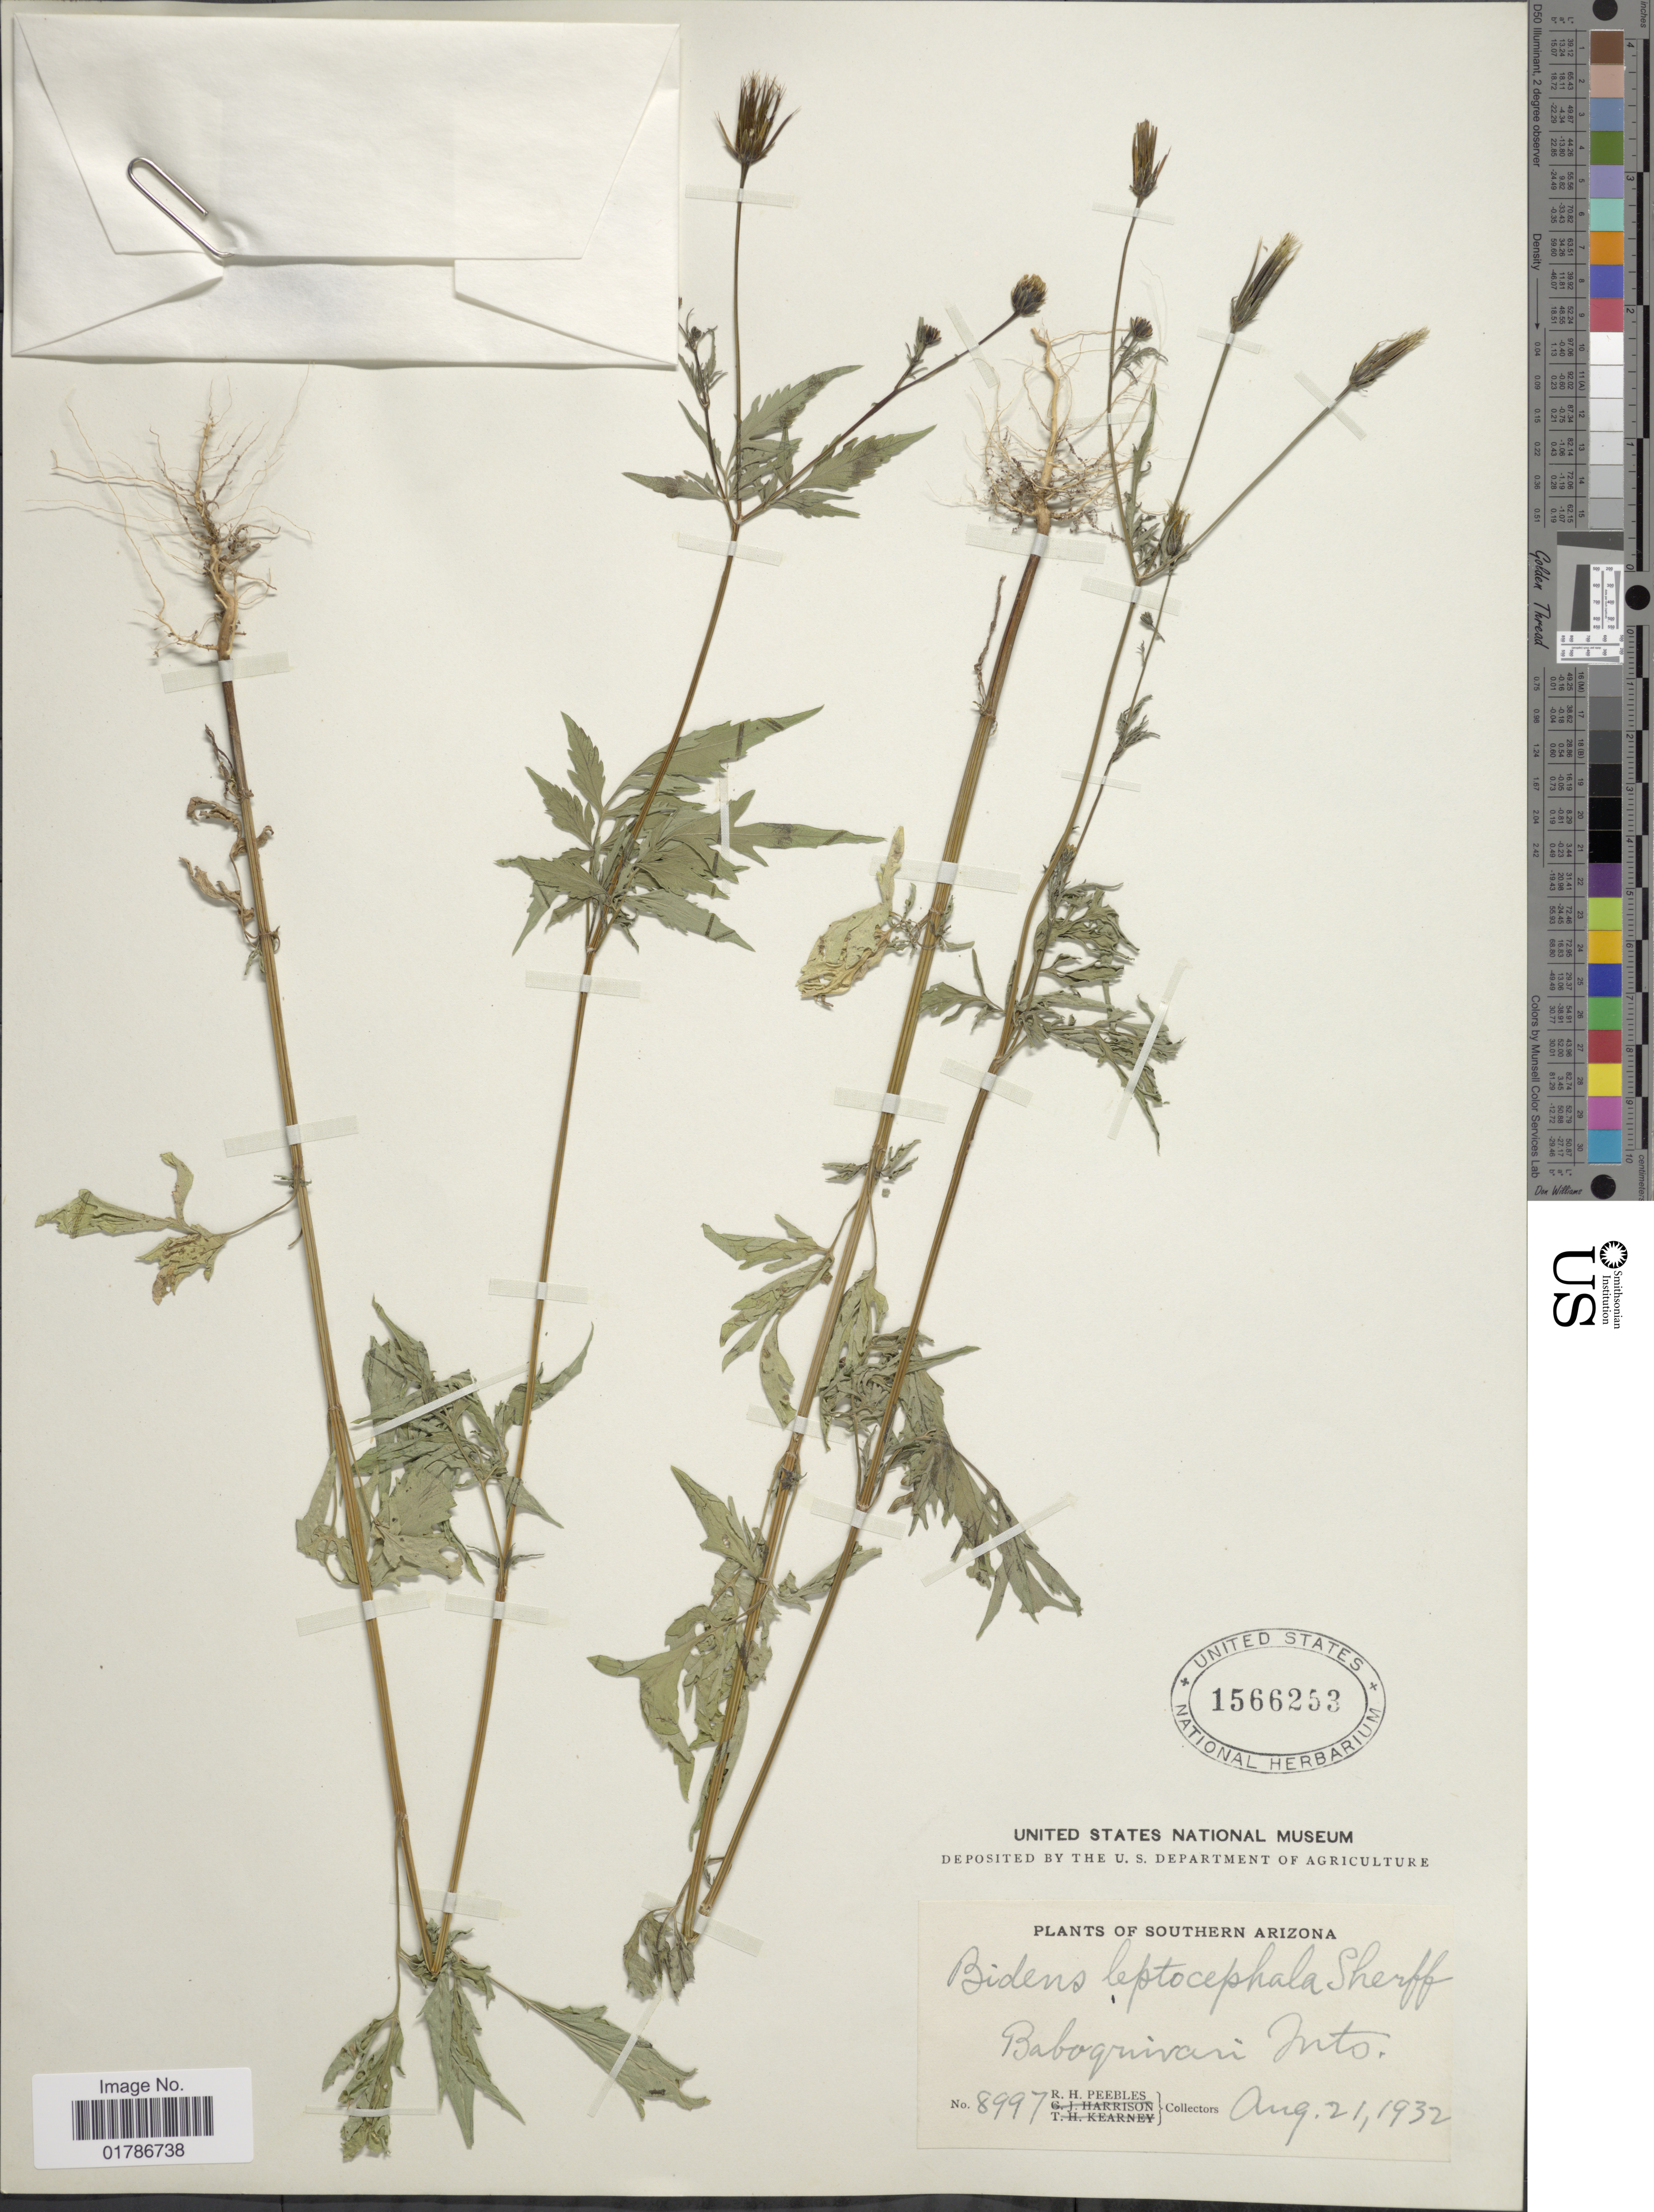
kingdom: Plantae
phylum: Tracheophyta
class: Magnoliopsida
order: Asterales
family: Asteraceae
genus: Bidens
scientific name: Bidens leptocephala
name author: Sherff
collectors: R. H. Peebles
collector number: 8997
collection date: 1932-08-21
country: United States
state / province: Arizona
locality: Southern Arizona, Baboquivari mts.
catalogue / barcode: US 1566253